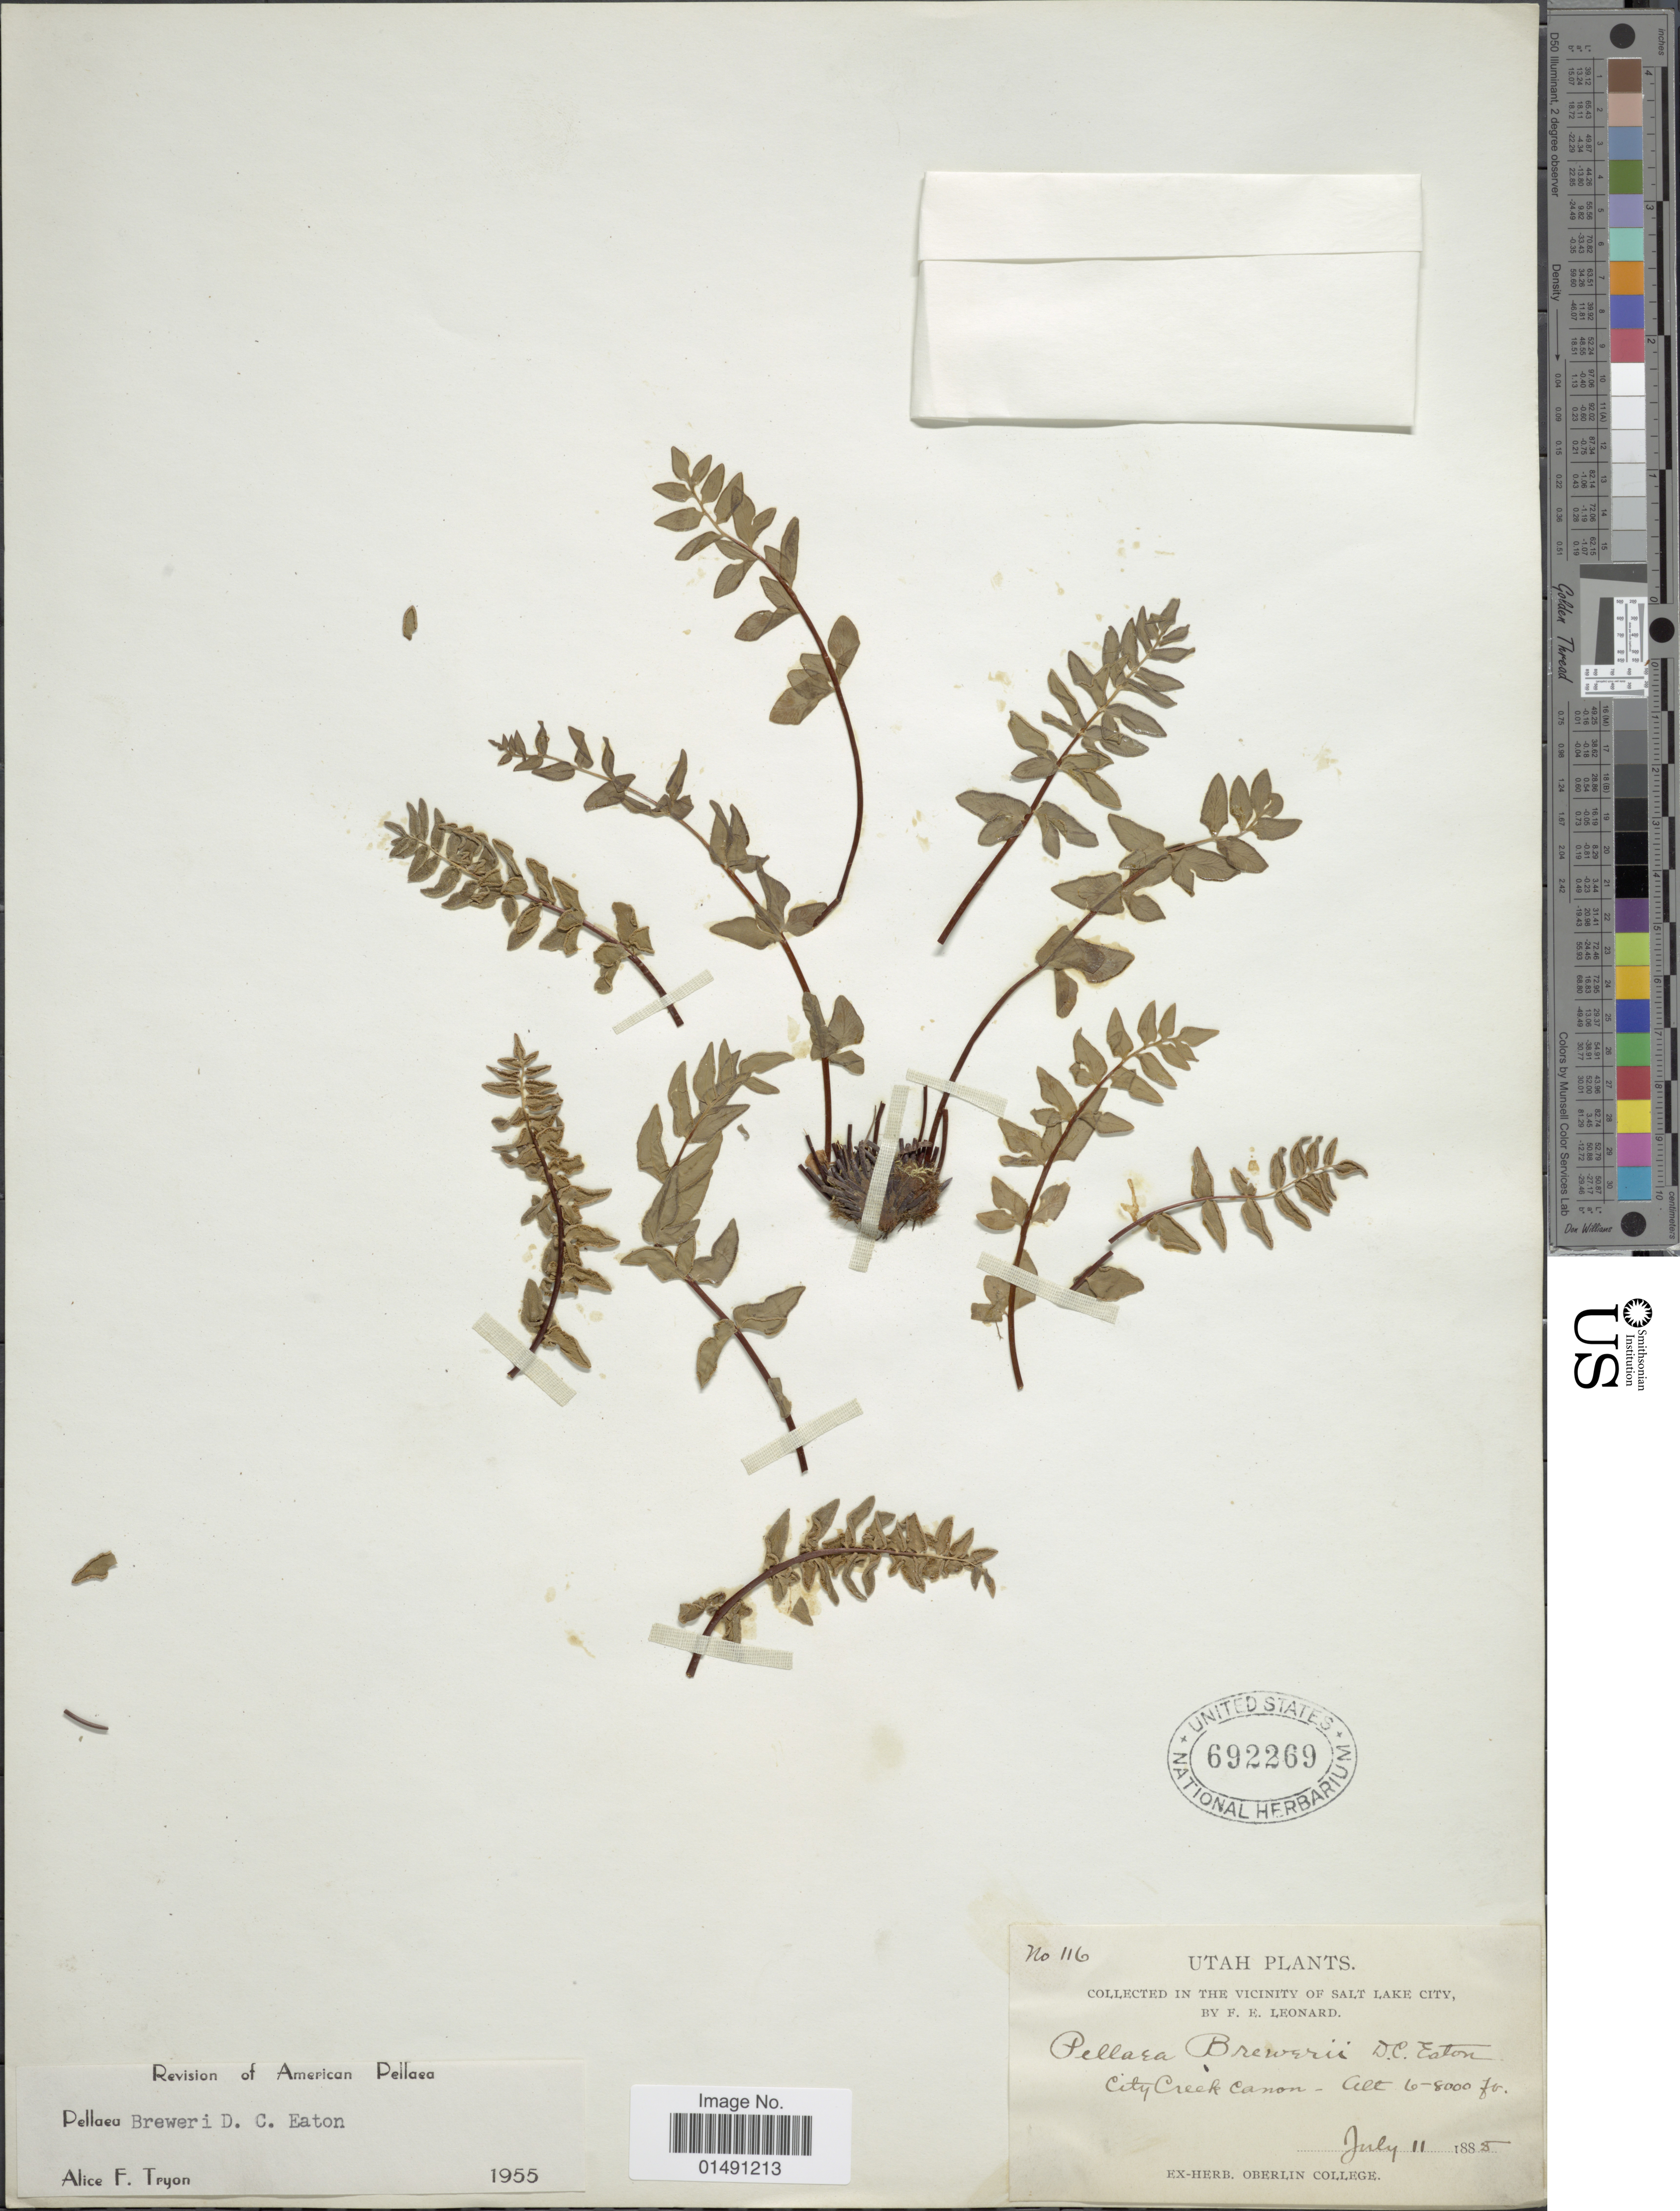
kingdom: Plantae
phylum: Tracheophyta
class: Polypodiopsida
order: Polypodiales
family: Pteridaceae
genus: Pellaea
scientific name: Pellaea breweri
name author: D.C. Eaton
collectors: F. Leonard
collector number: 116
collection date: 1885-07-11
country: United States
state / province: Utah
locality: In the vicinity of Salt Lake City, City Creek Canon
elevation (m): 1829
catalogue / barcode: US 692269